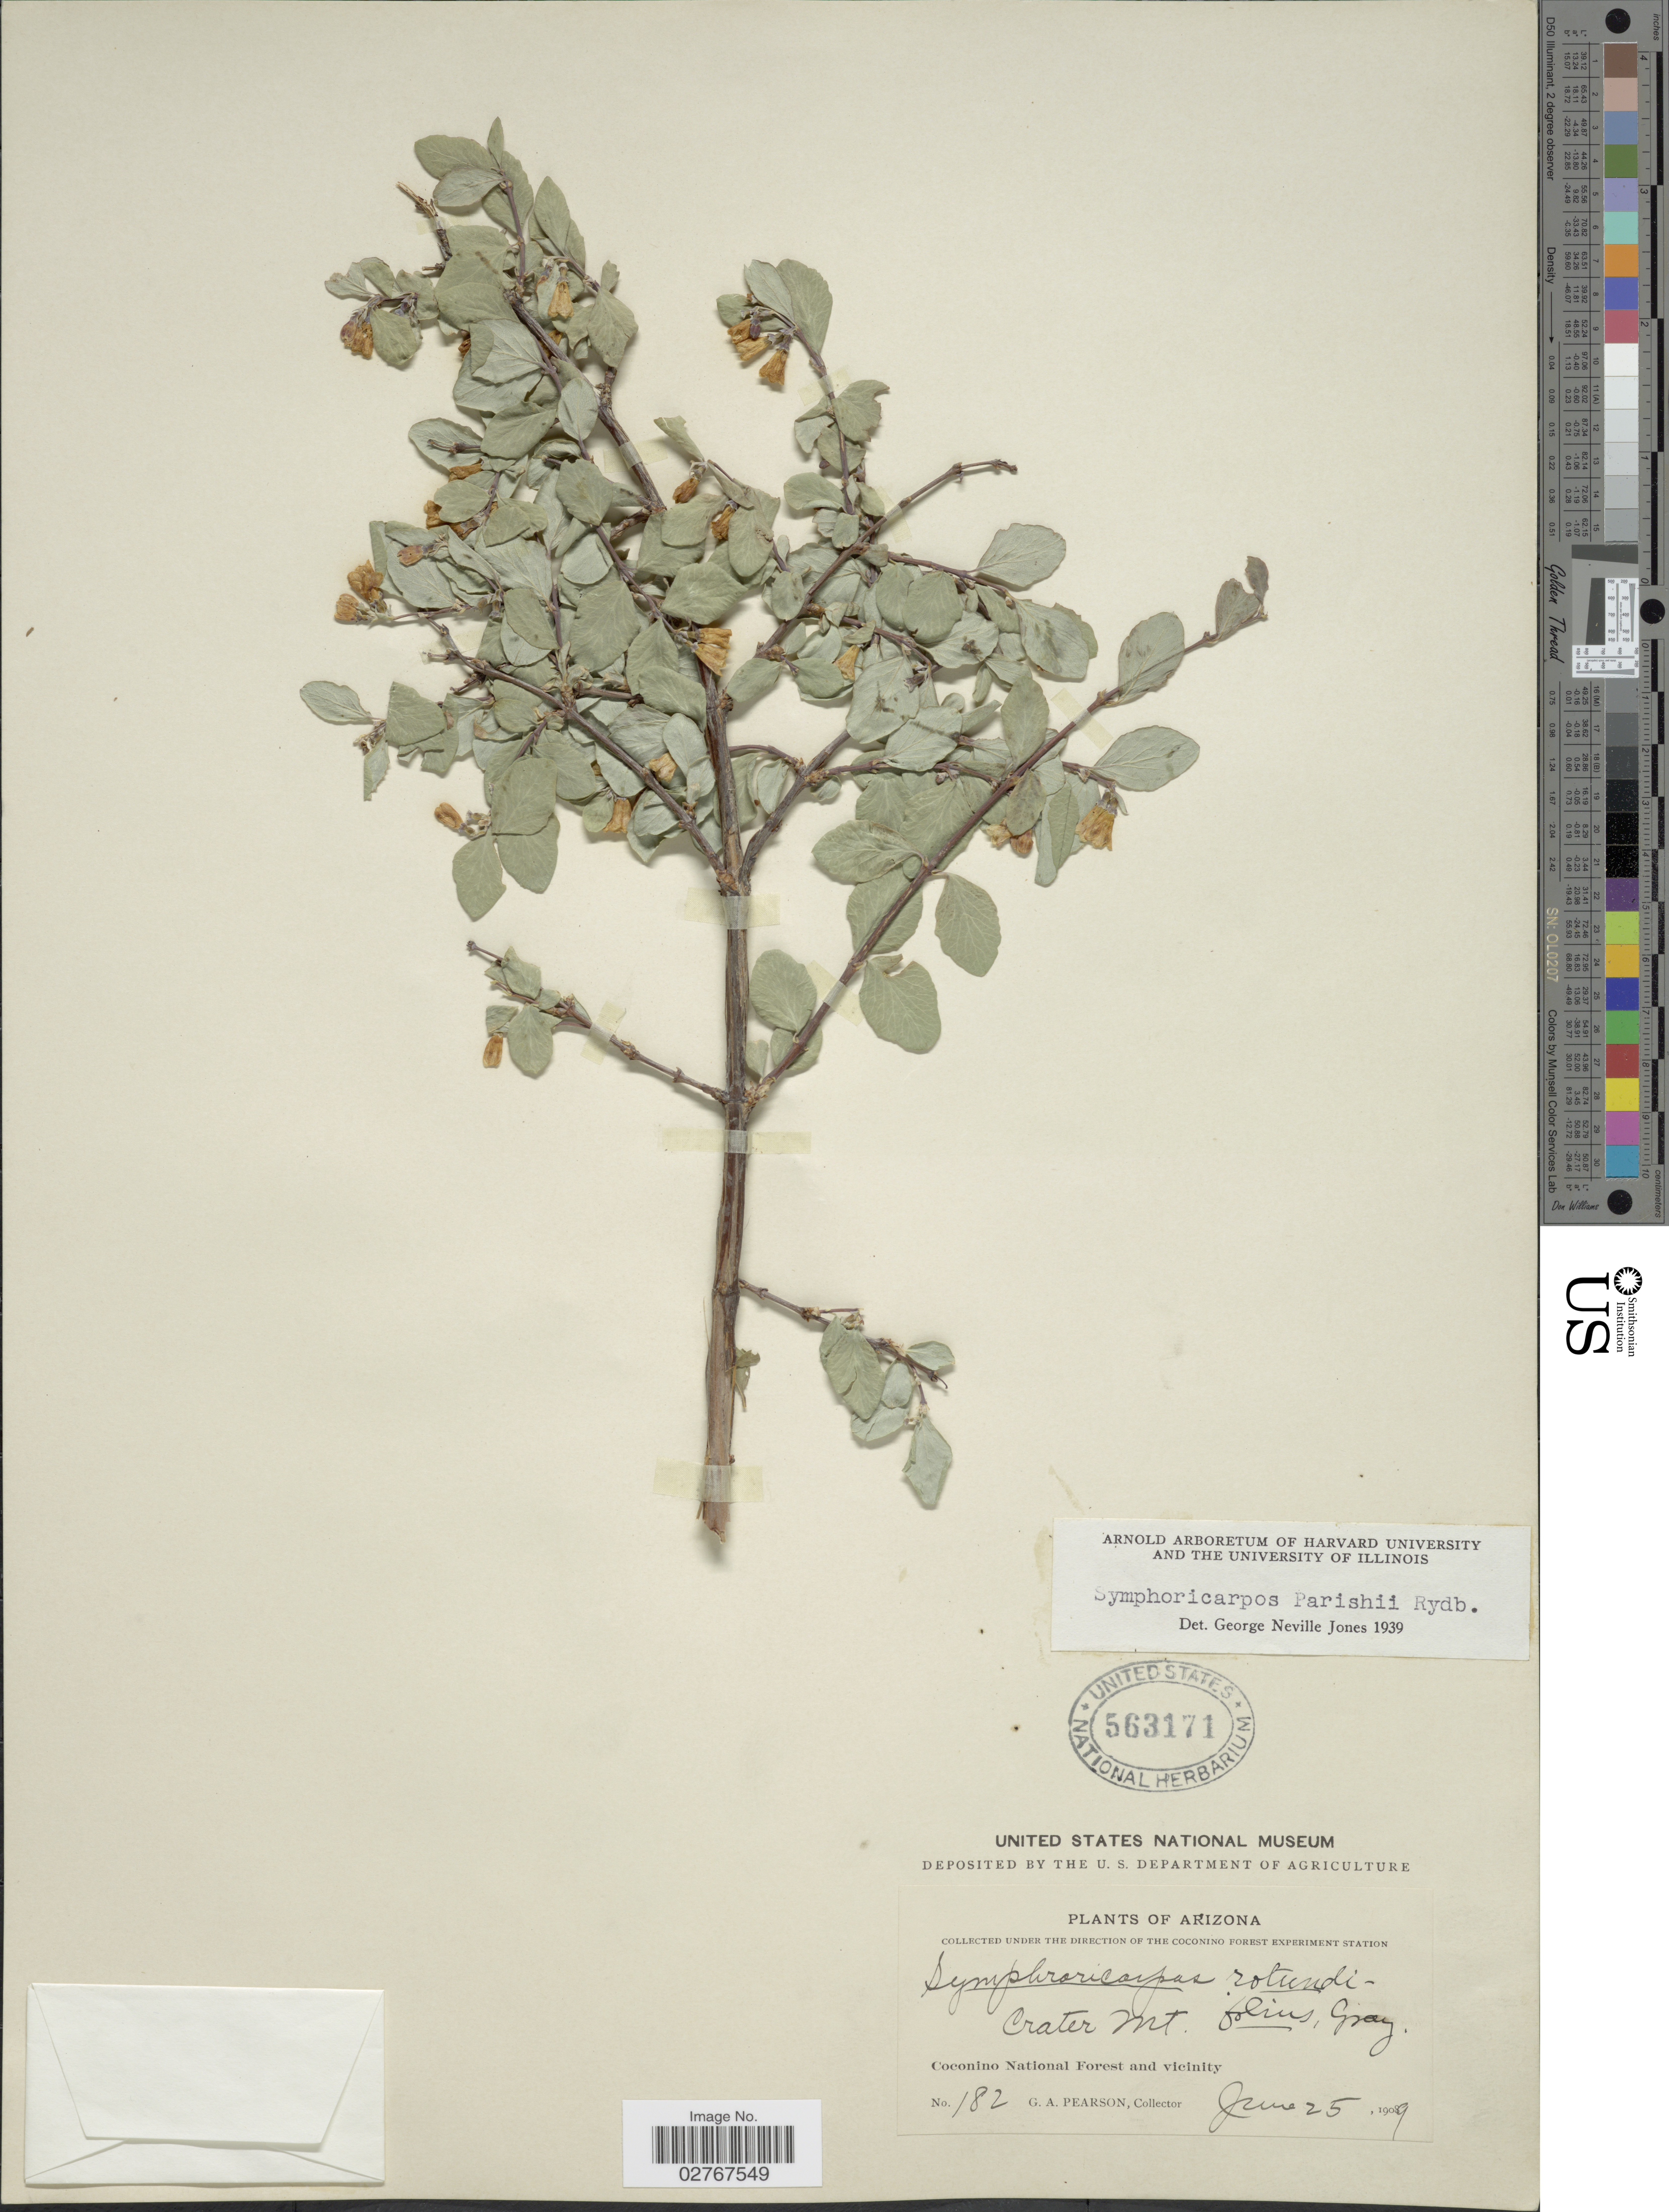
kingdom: Plantae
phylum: Tracheophyta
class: Magnoliopsida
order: Dipsacales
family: Caprifoliaceae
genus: Symphoricarpos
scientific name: Symphoricarpos parishii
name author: Rydb.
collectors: G. Pearson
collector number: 182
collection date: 1909-06-25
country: United States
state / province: Arizona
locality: Crater Mt., Coconino National Forest and vicinity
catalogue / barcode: US 563171